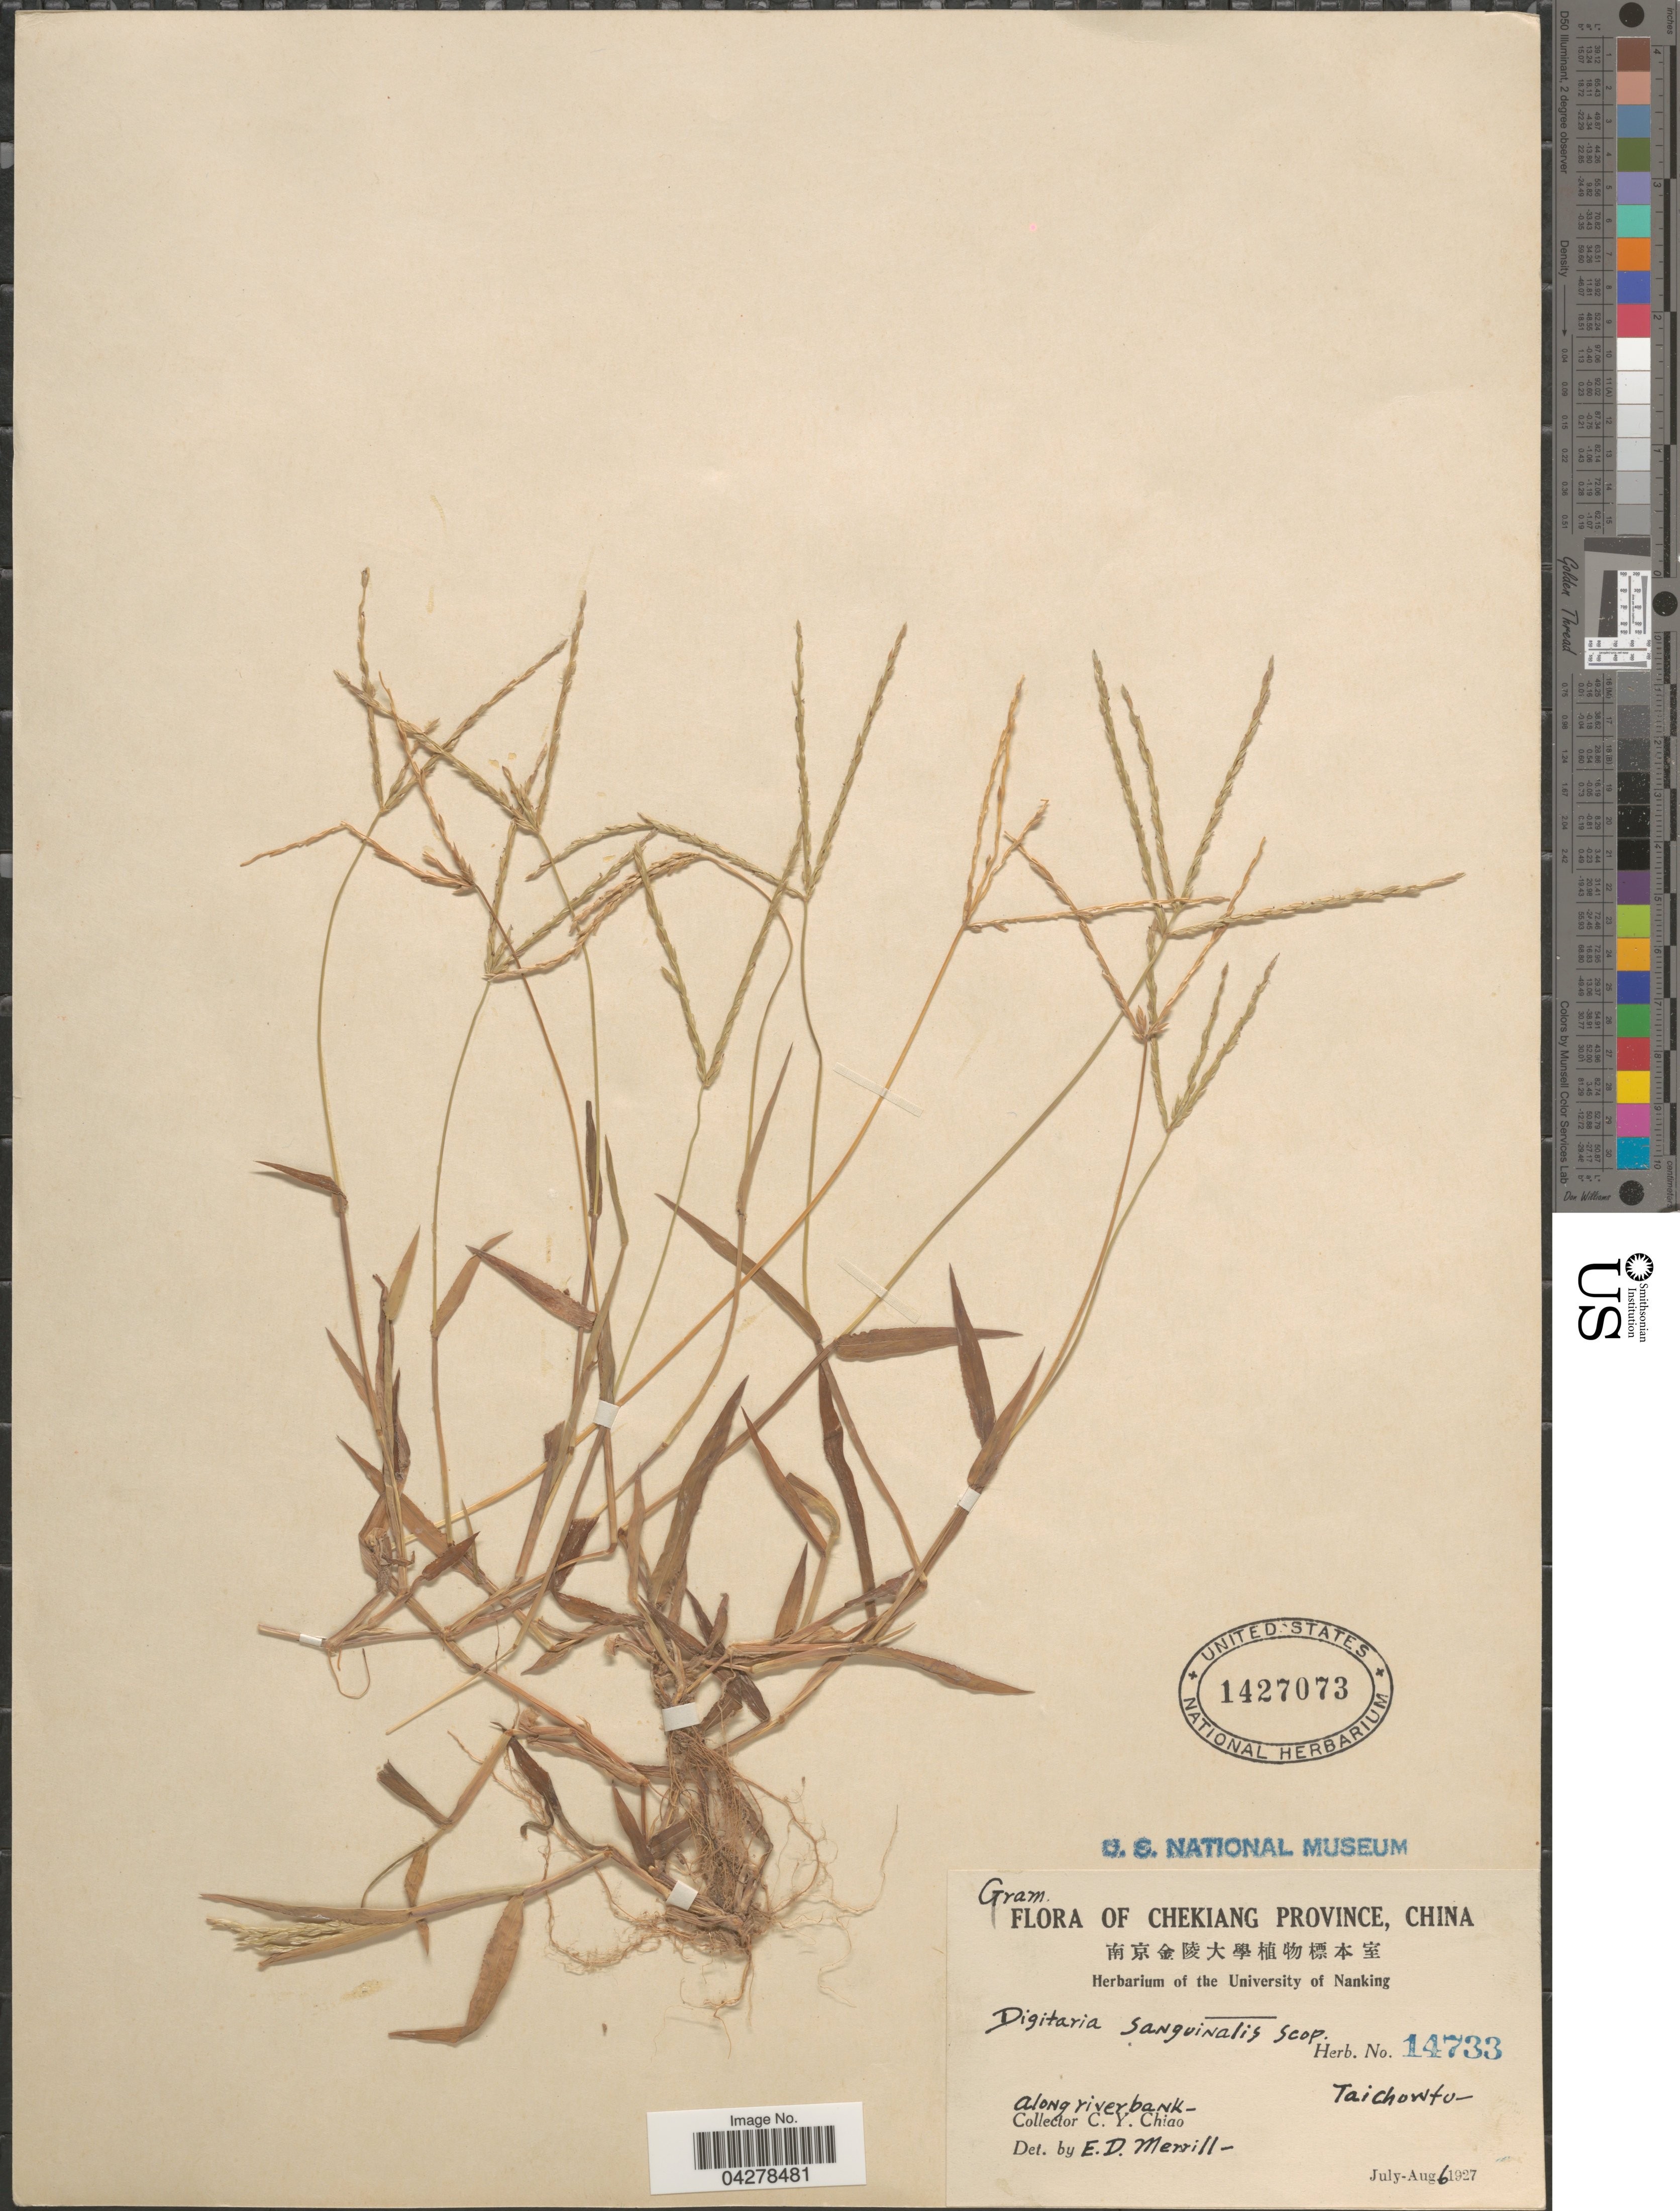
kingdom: Plantae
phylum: Tracheophyta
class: Liliopsida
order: Poales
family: Poaceae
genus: Digitaria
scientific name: Digitaria sanguinalis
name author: (L.) Scop.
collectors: C. Y. Chiao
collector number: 14733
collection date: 1927-08-06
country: China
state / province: Zhejiang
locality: Chekiang Province. Along riverbank- Taichowtu.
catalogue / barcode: US 1427073